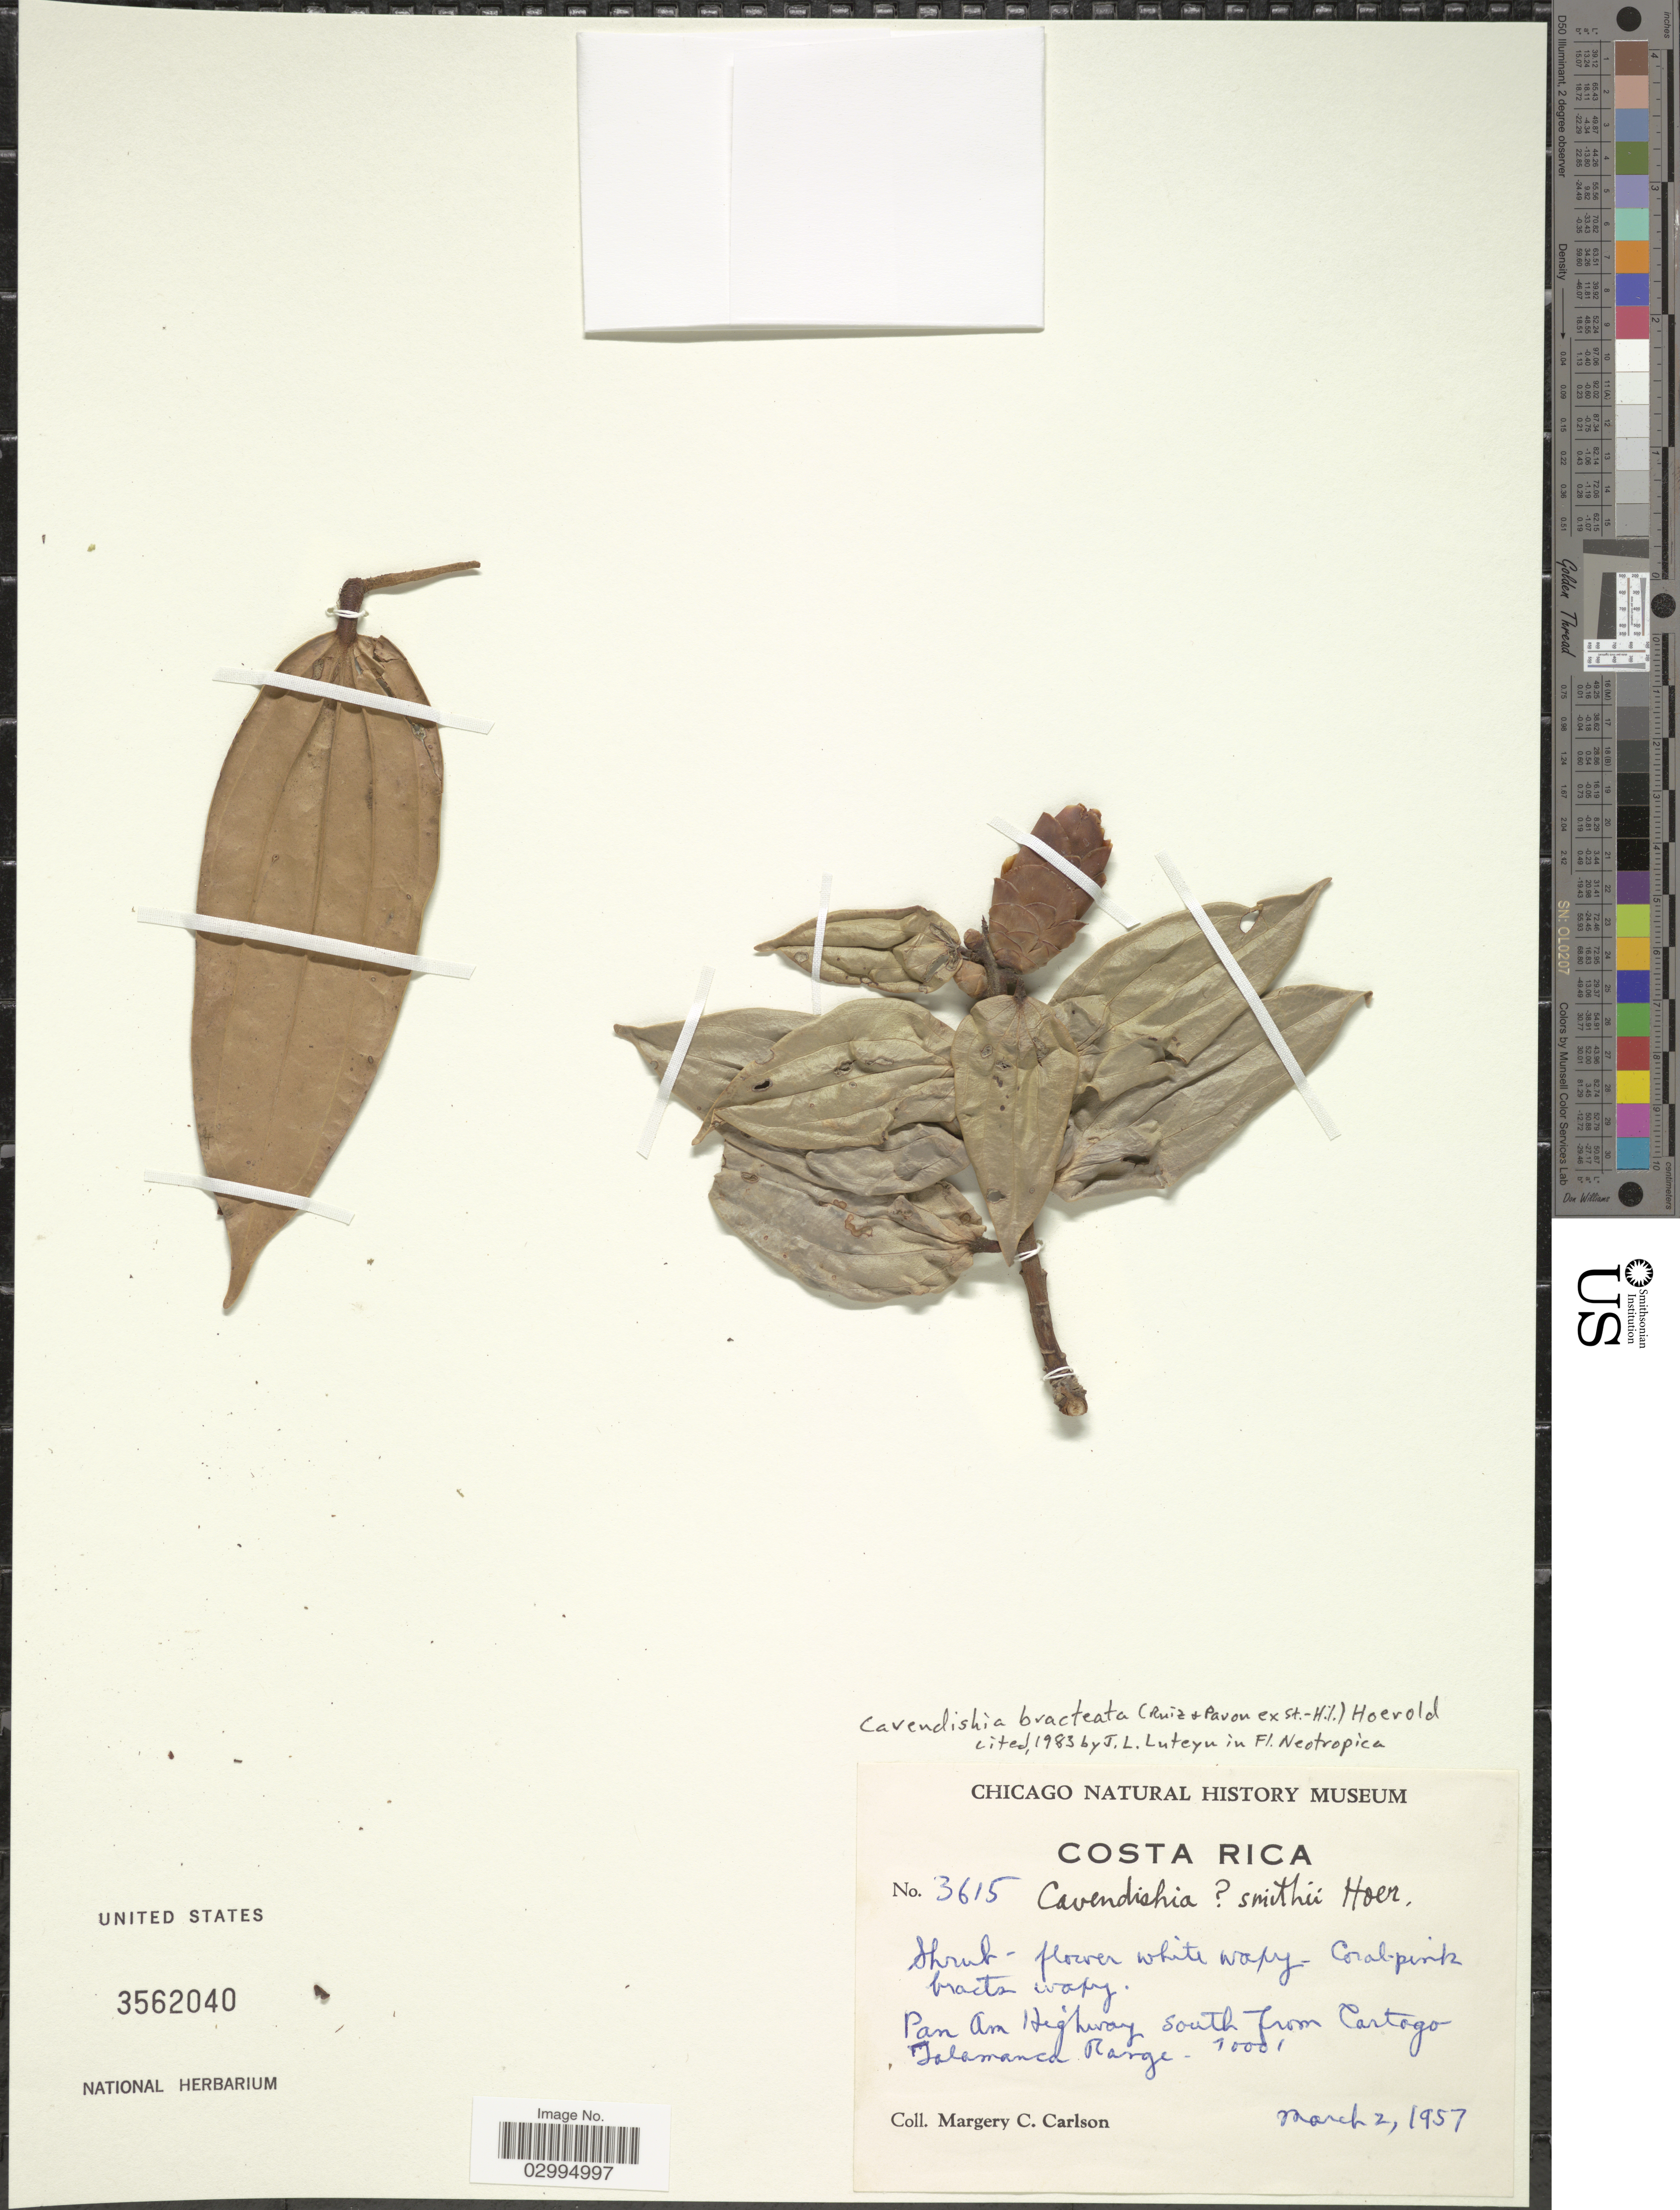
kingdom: Plantae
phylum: Tracheophyta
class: Magnoliopsida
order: Ericales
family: Ericaceae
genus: Cavendishia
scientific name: Cavendishia bracteata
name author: (Ruiz & Pav. ex J. St.-Hil.) Hoerold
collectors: M. C. Carlson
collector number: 3615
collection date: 1957-03-02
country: Costa Rica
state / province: Cartago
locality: Pan American Highway south from Cartago. Talamanca Range.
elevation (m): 305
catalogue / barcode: US 3562040